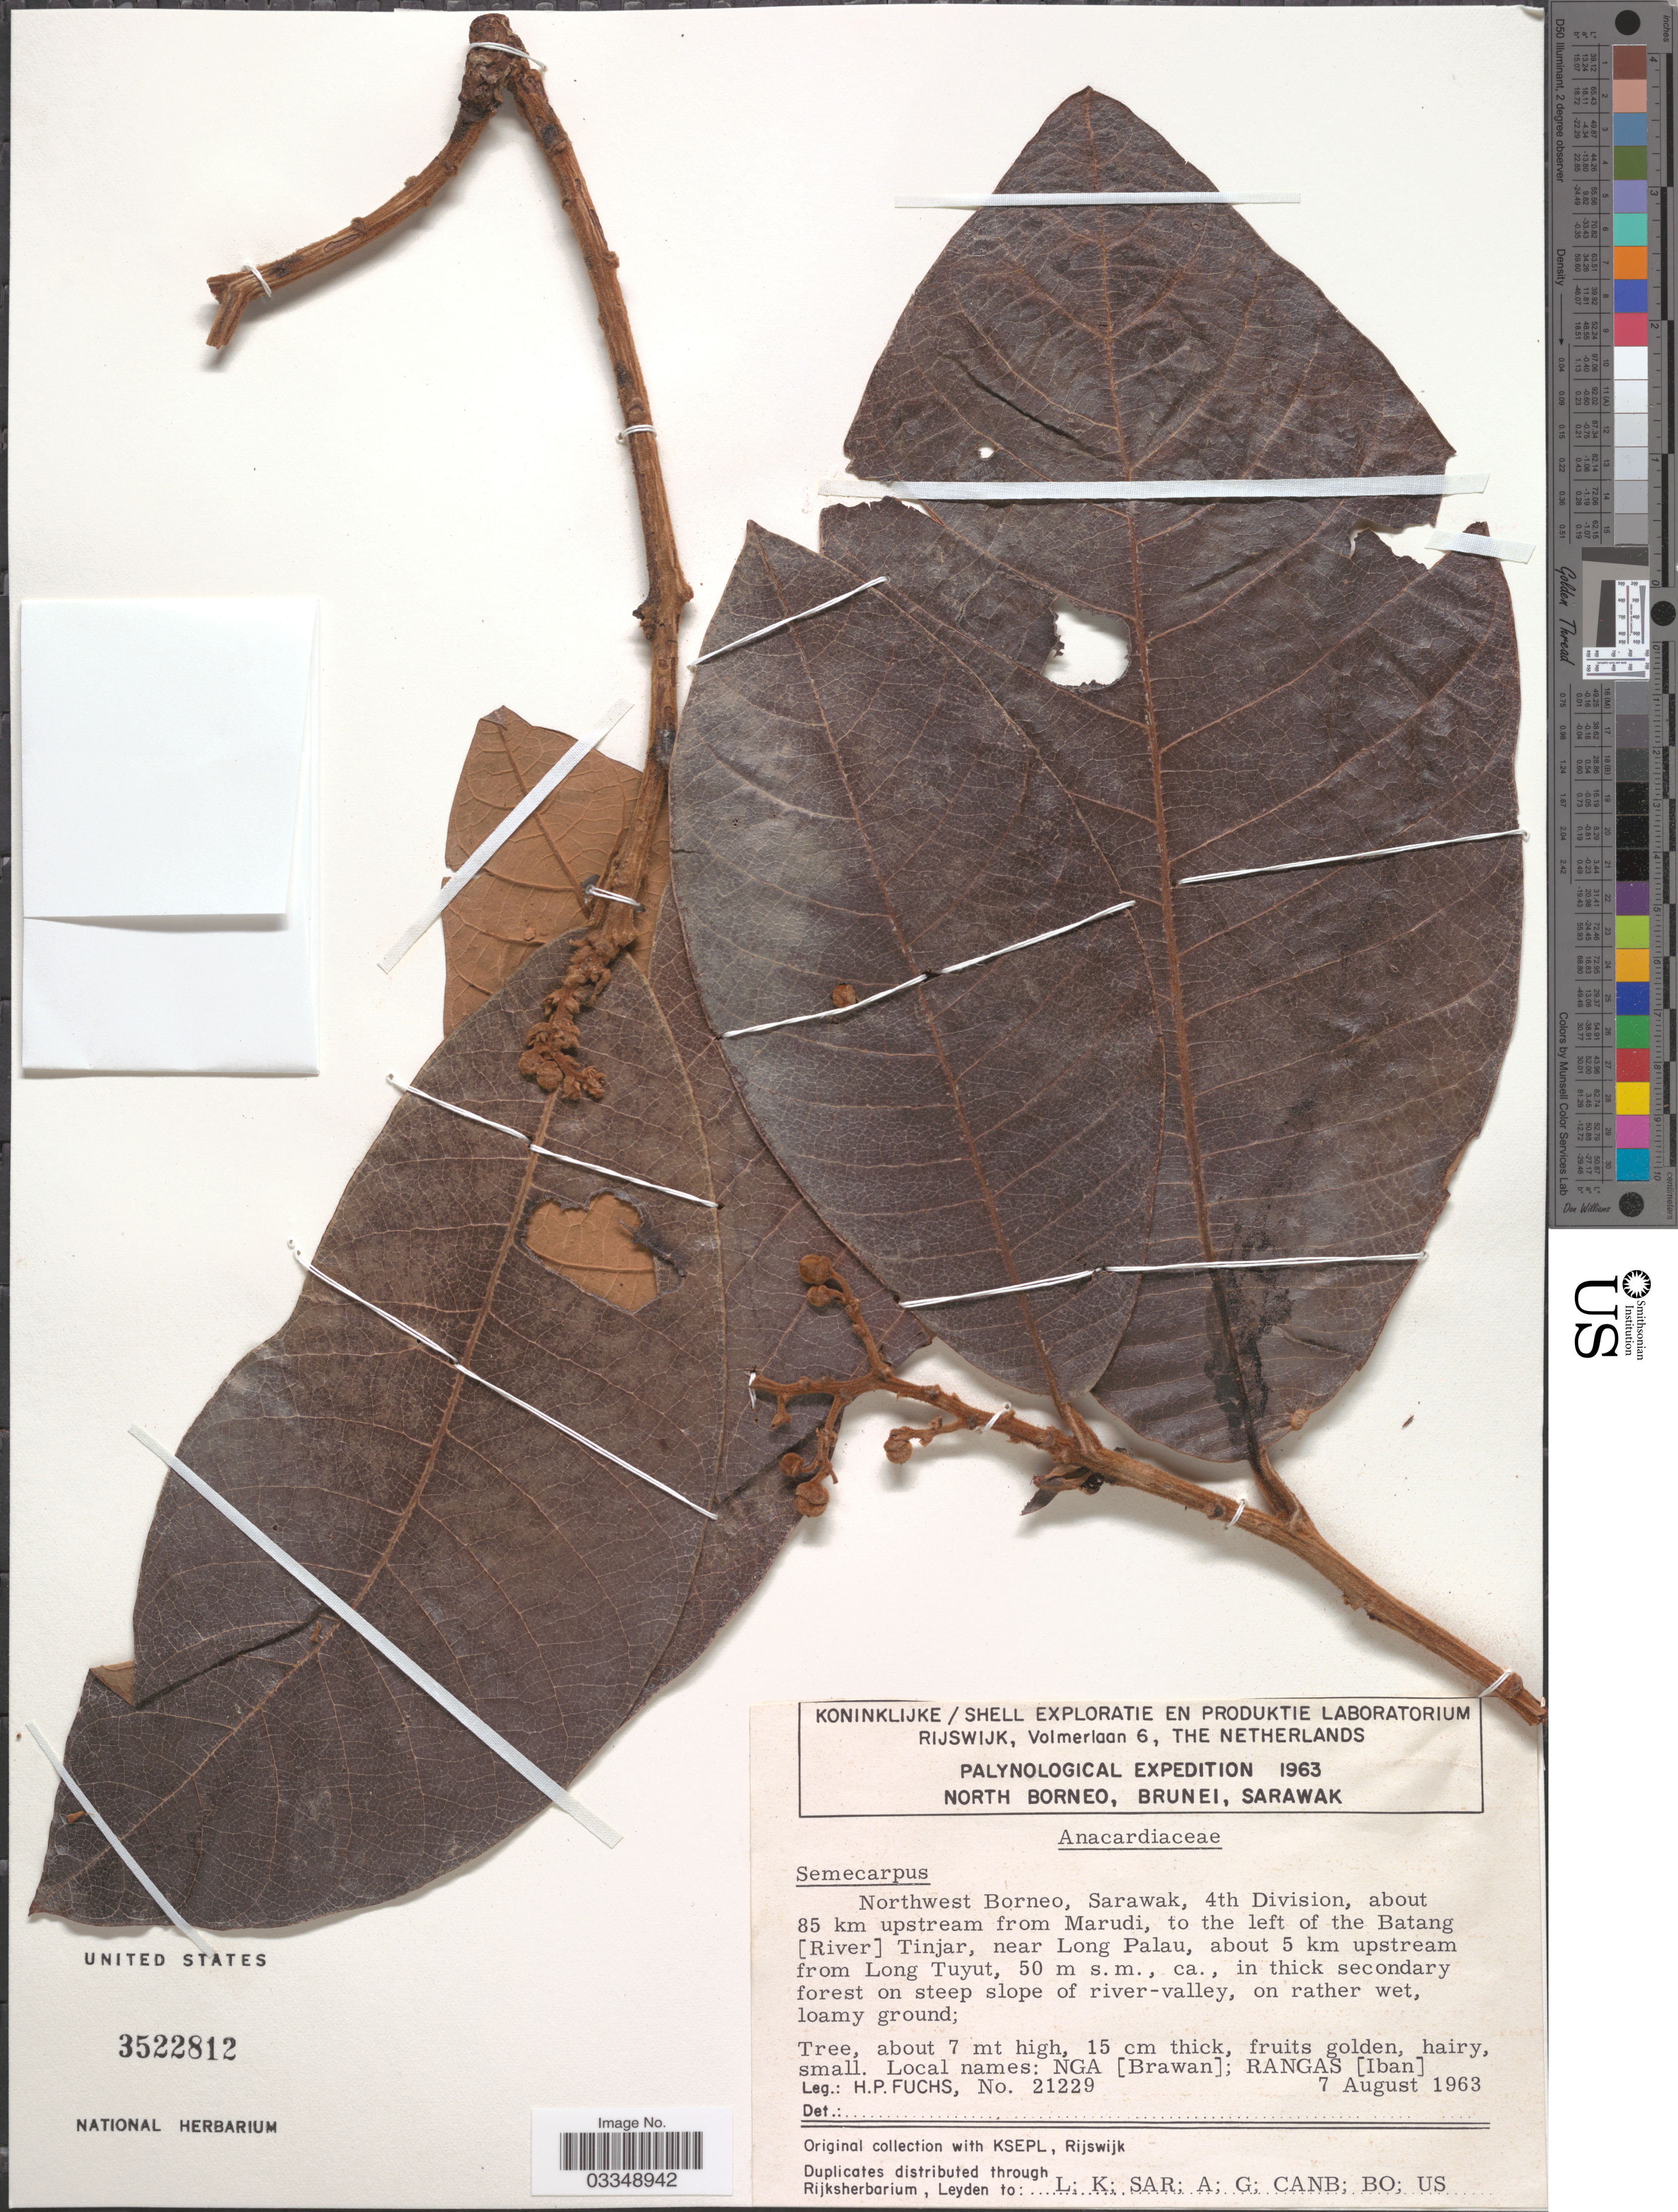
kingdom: Plantae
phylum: Tracheophyta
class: Magnoliopsida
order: Sapindales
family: Anacardiaceae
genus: Semecarpus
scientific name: Semecarpus sp.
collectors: H. P. Fuchs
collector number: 21229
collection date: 1963-08-07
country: Malaysia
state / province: Sarawak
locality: Northwest Borneo, 4th Division, about 85 km upstream from Marudi, to the left of the Batang [River] Tinjar, near Long Palau, about 5 km upstream from Long Tuyut.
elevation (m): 50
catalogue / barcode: US 3522812